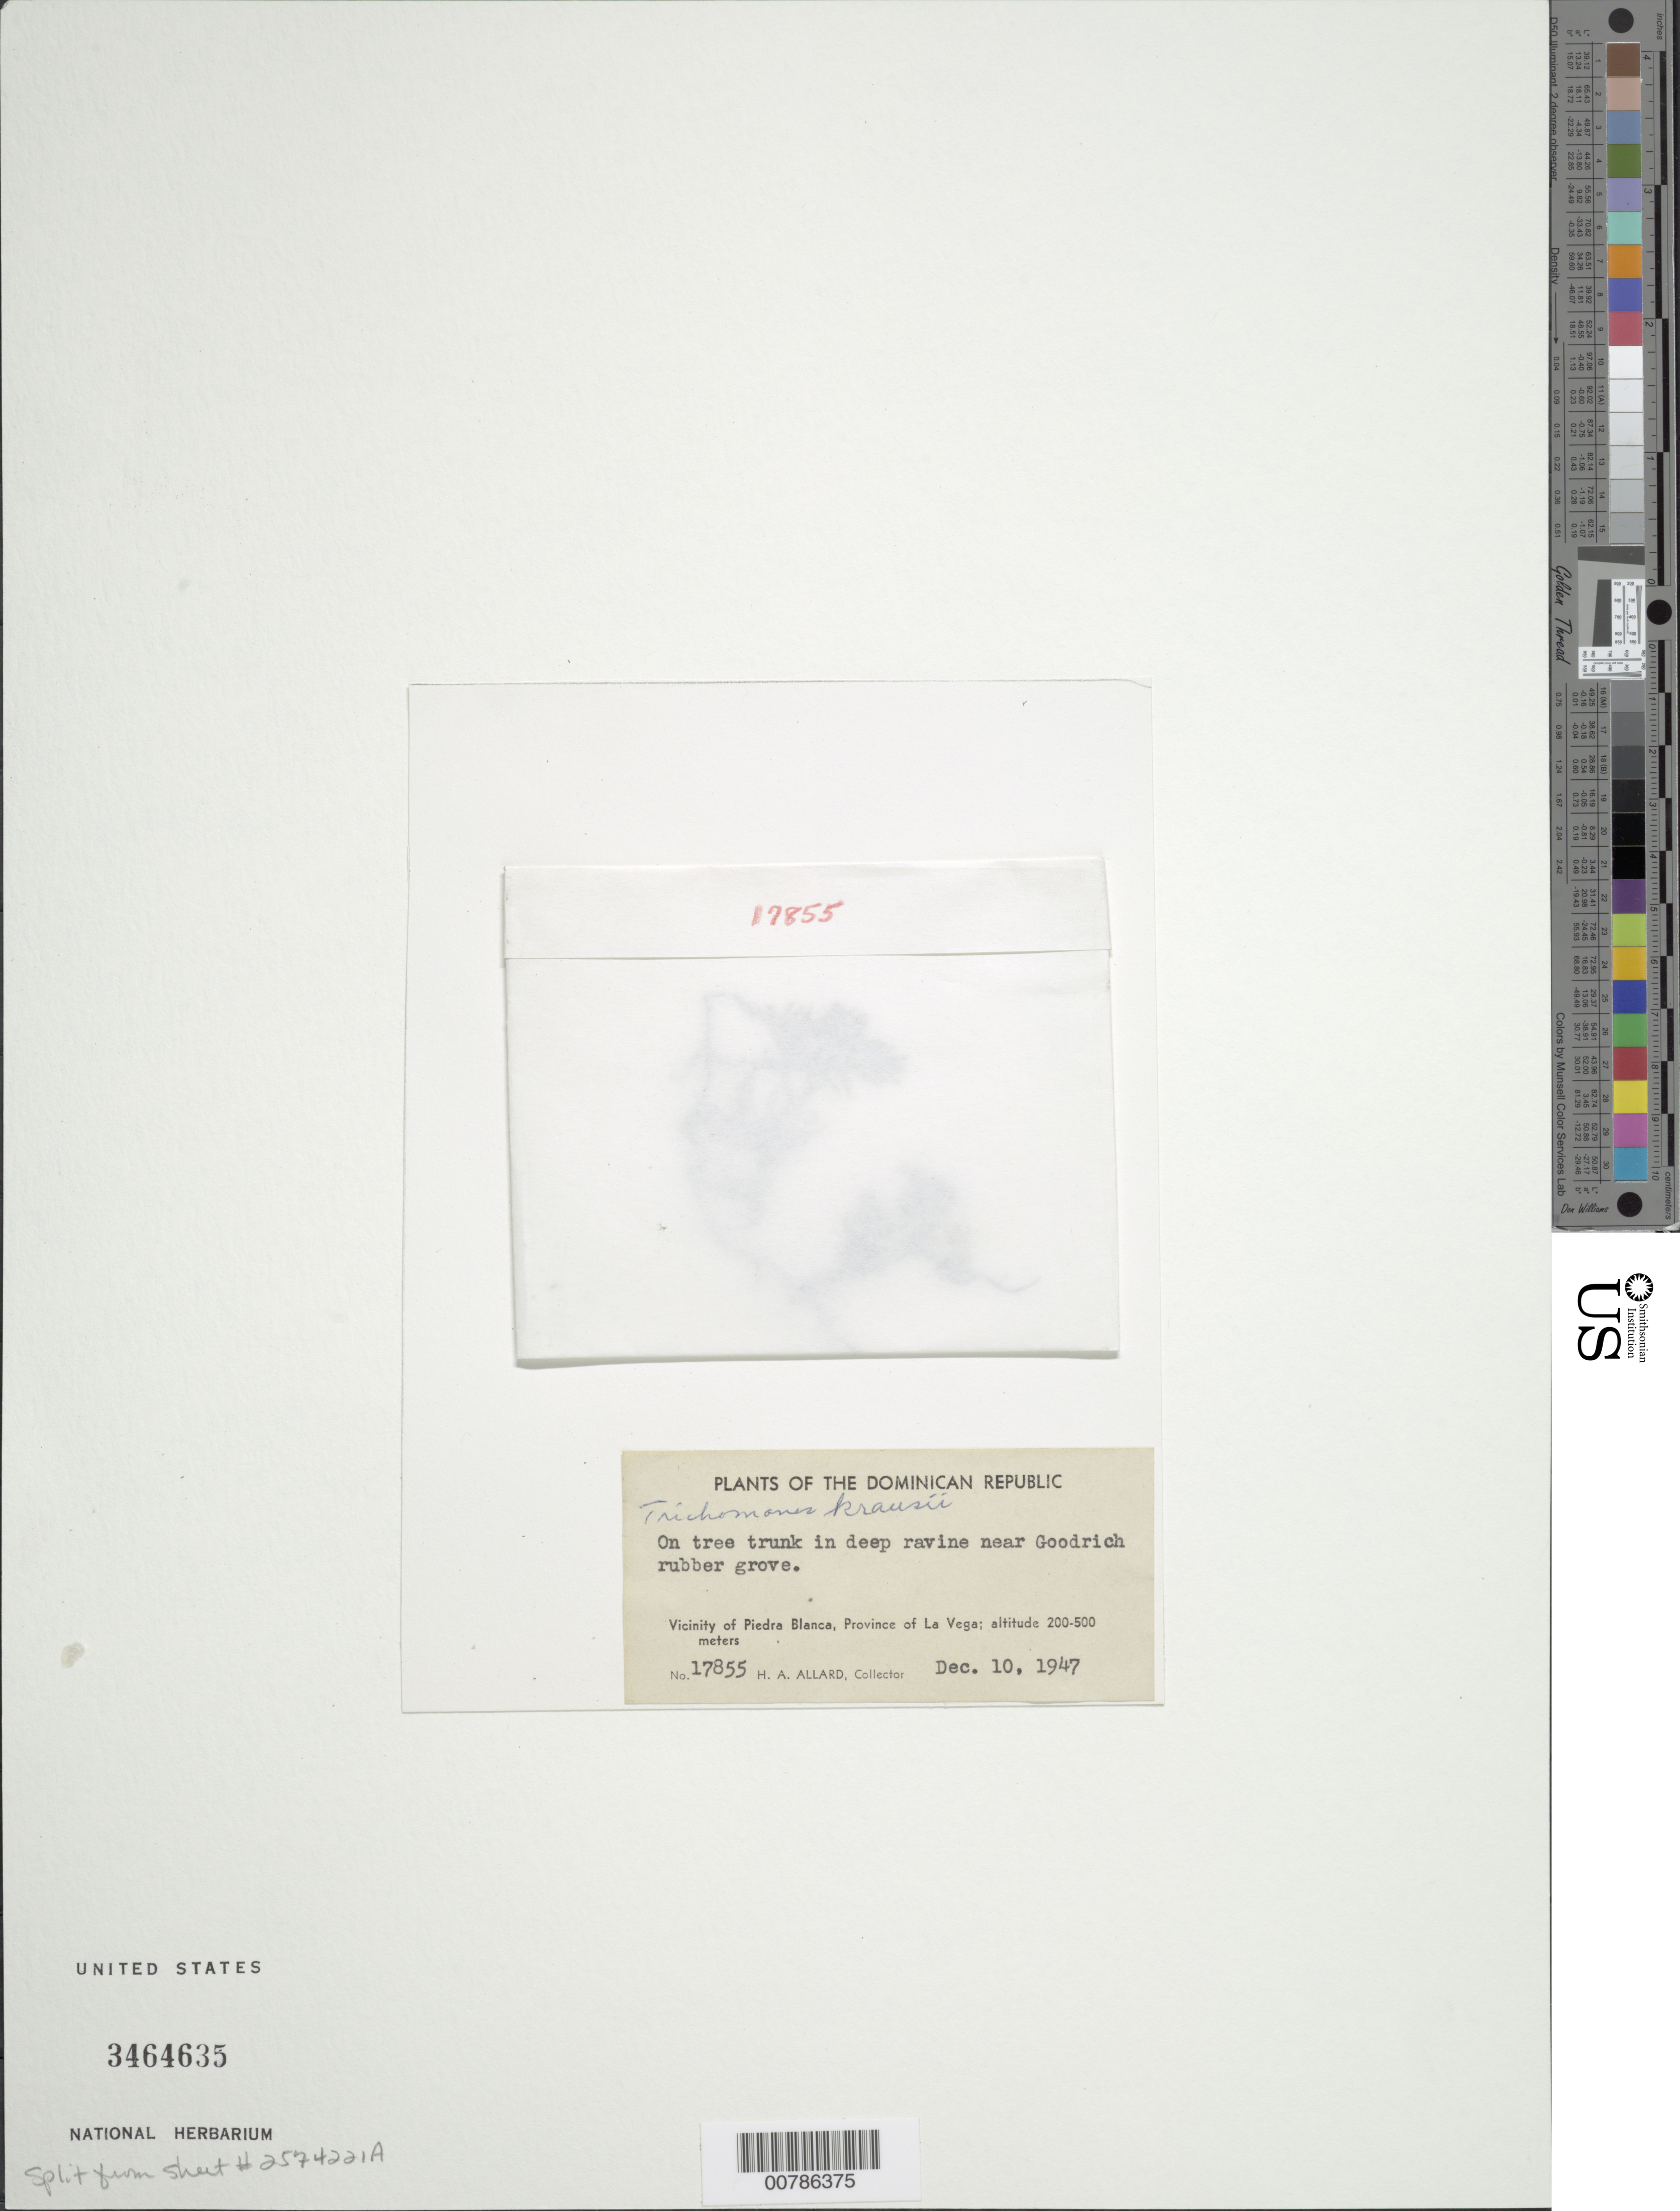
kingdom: Plantae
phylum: Tracheophyta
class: Polypodiopsida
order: Hymenophyllales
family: Hymenophyllaceae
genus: Didymoglossum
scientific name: Didymoglossum kraussii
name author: (Hook. & Grev.) C. Presl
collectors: H. A. Allard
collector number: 17855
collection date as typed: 10 Dec 1947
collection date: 1947-12-10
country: Dominican Republic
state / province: La Vega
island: Hispaniola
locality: Piedra Blanca vicinity, near Goodrich Rubber groves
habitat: On treetrunk in deep ravine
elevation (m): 200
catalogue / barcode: US 3464635